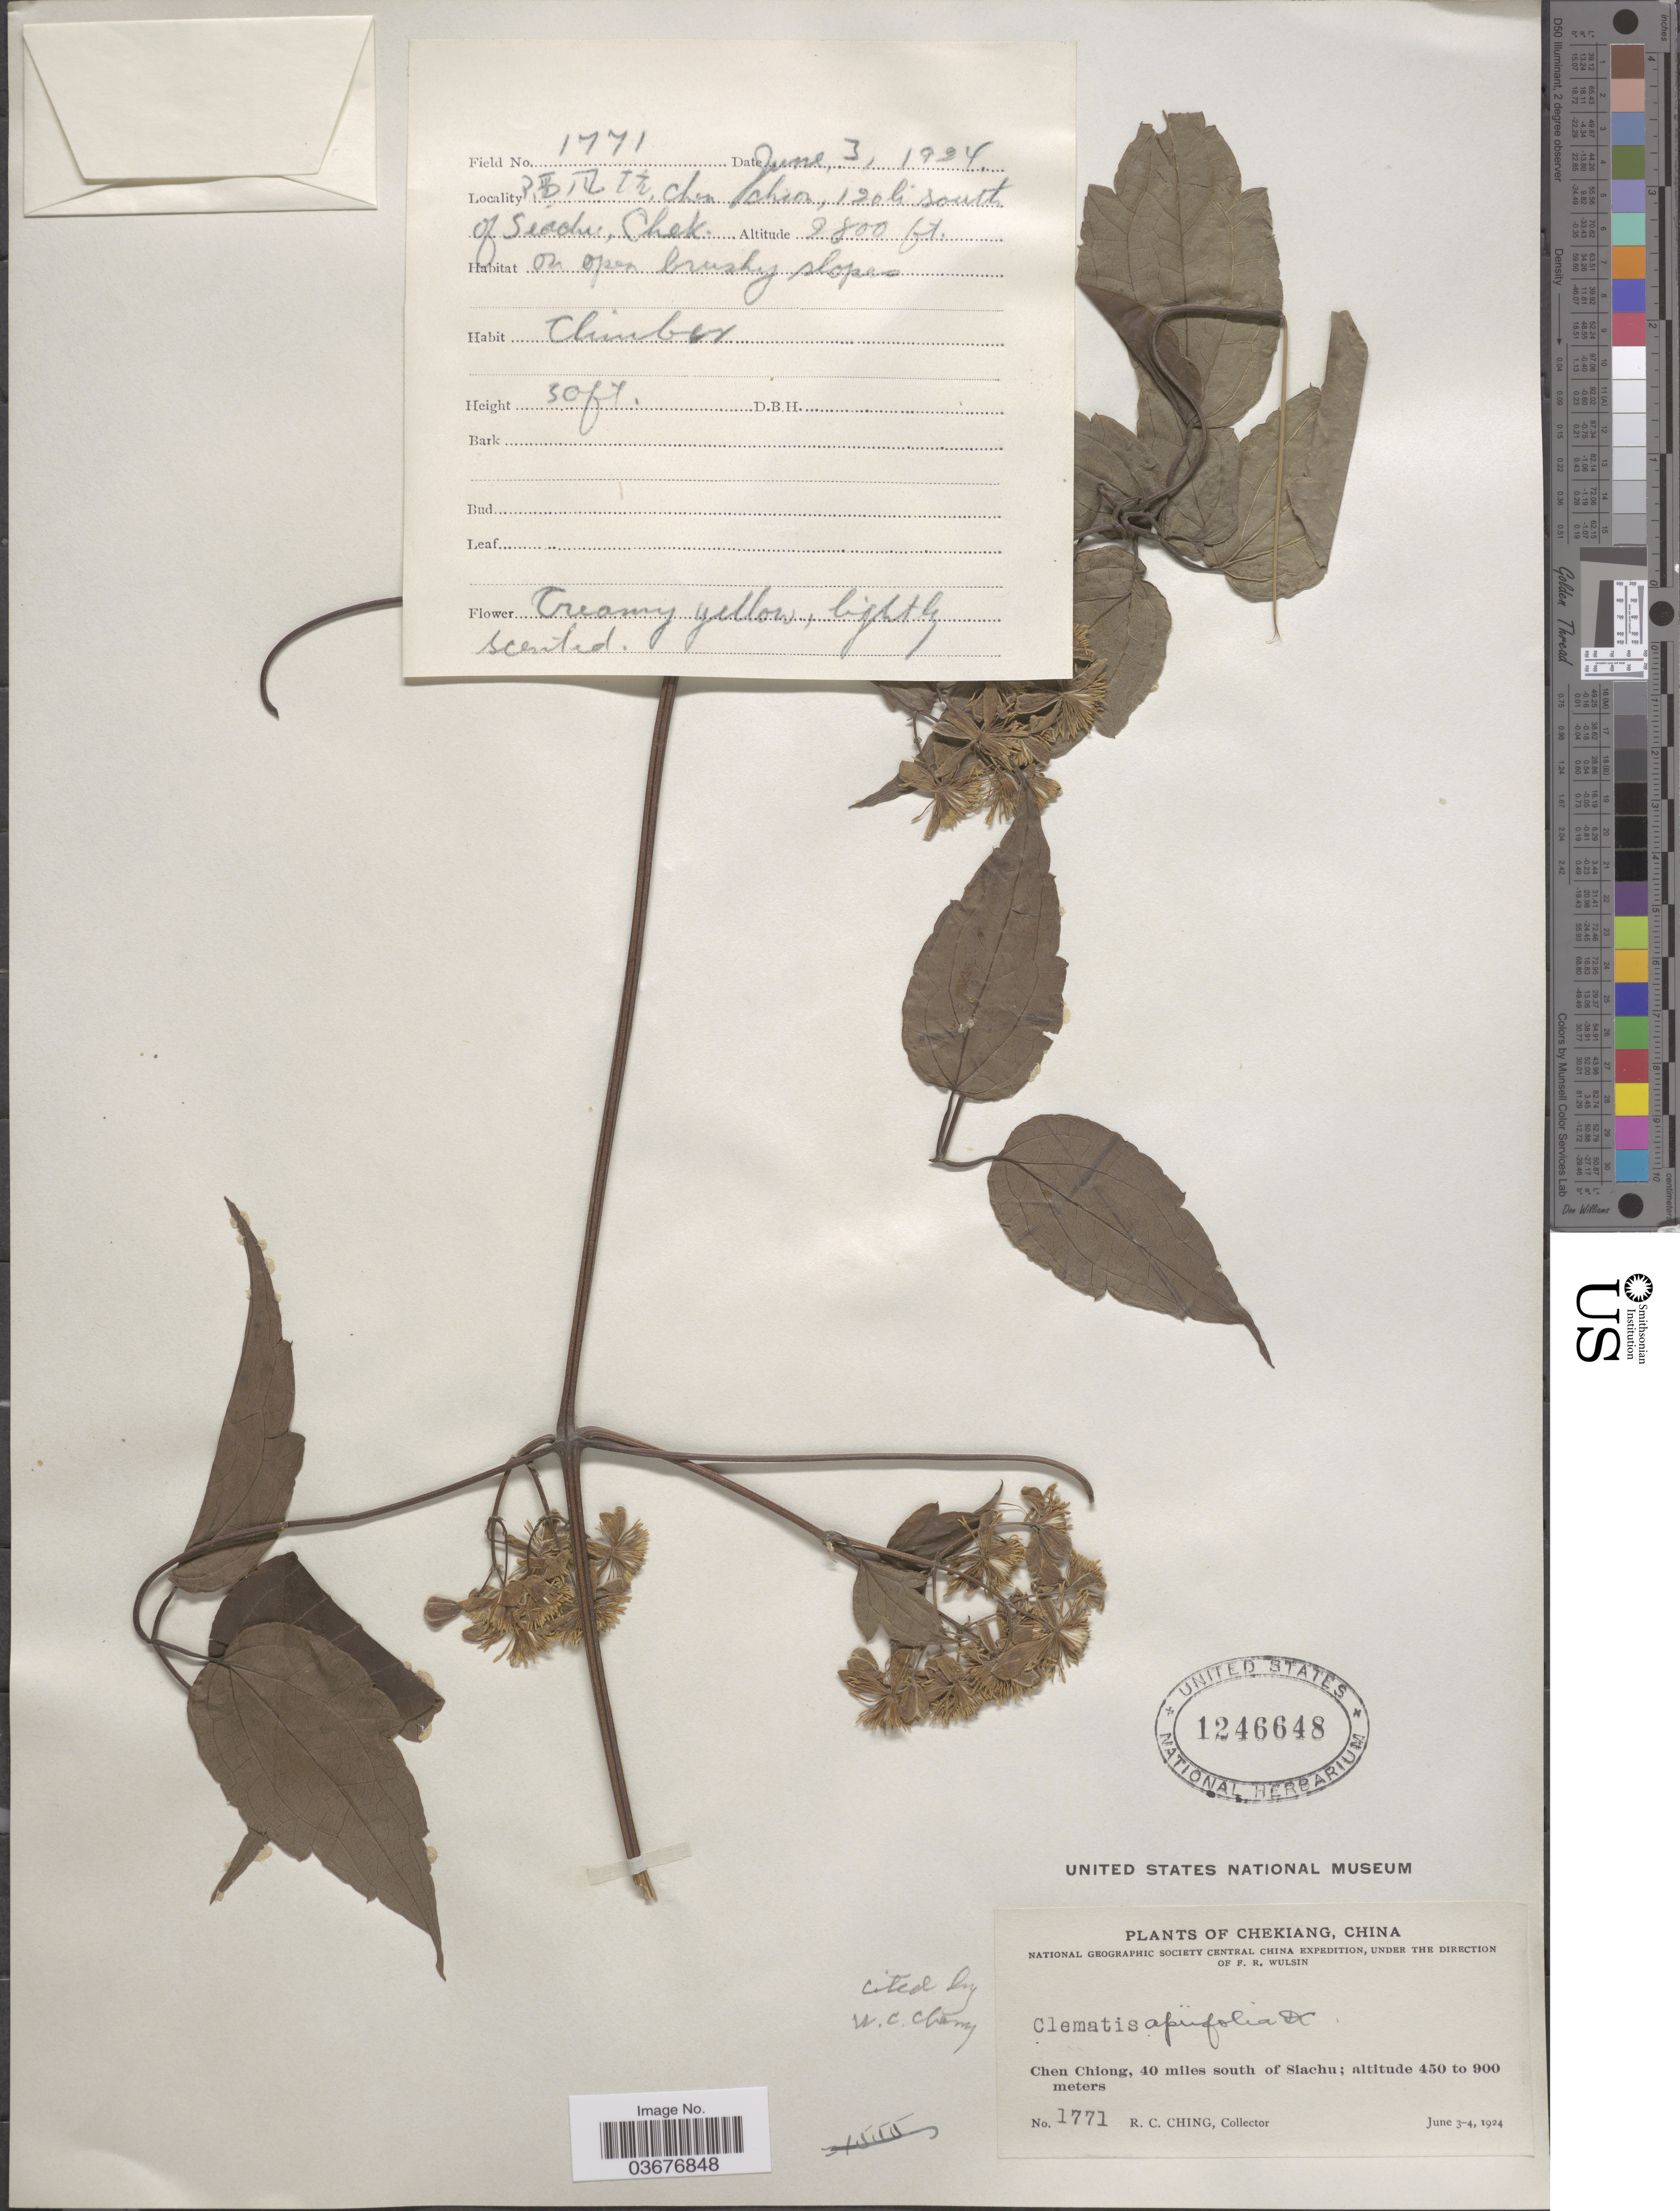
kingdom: Plantae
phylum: Tracheophyta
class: Magnoliopsida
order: Ranunculales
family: Ranunculaceae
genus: Clematis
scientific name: Clematis apiifolia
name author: DC.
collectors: R. C. Ching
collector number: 1771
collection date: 1924-06-03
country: China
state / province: Zhejiang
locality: Chen Chion, 120 li. South (40 miles south) of Siachu. Chongqing, Central China.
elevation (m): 853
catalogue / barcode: US 1246648